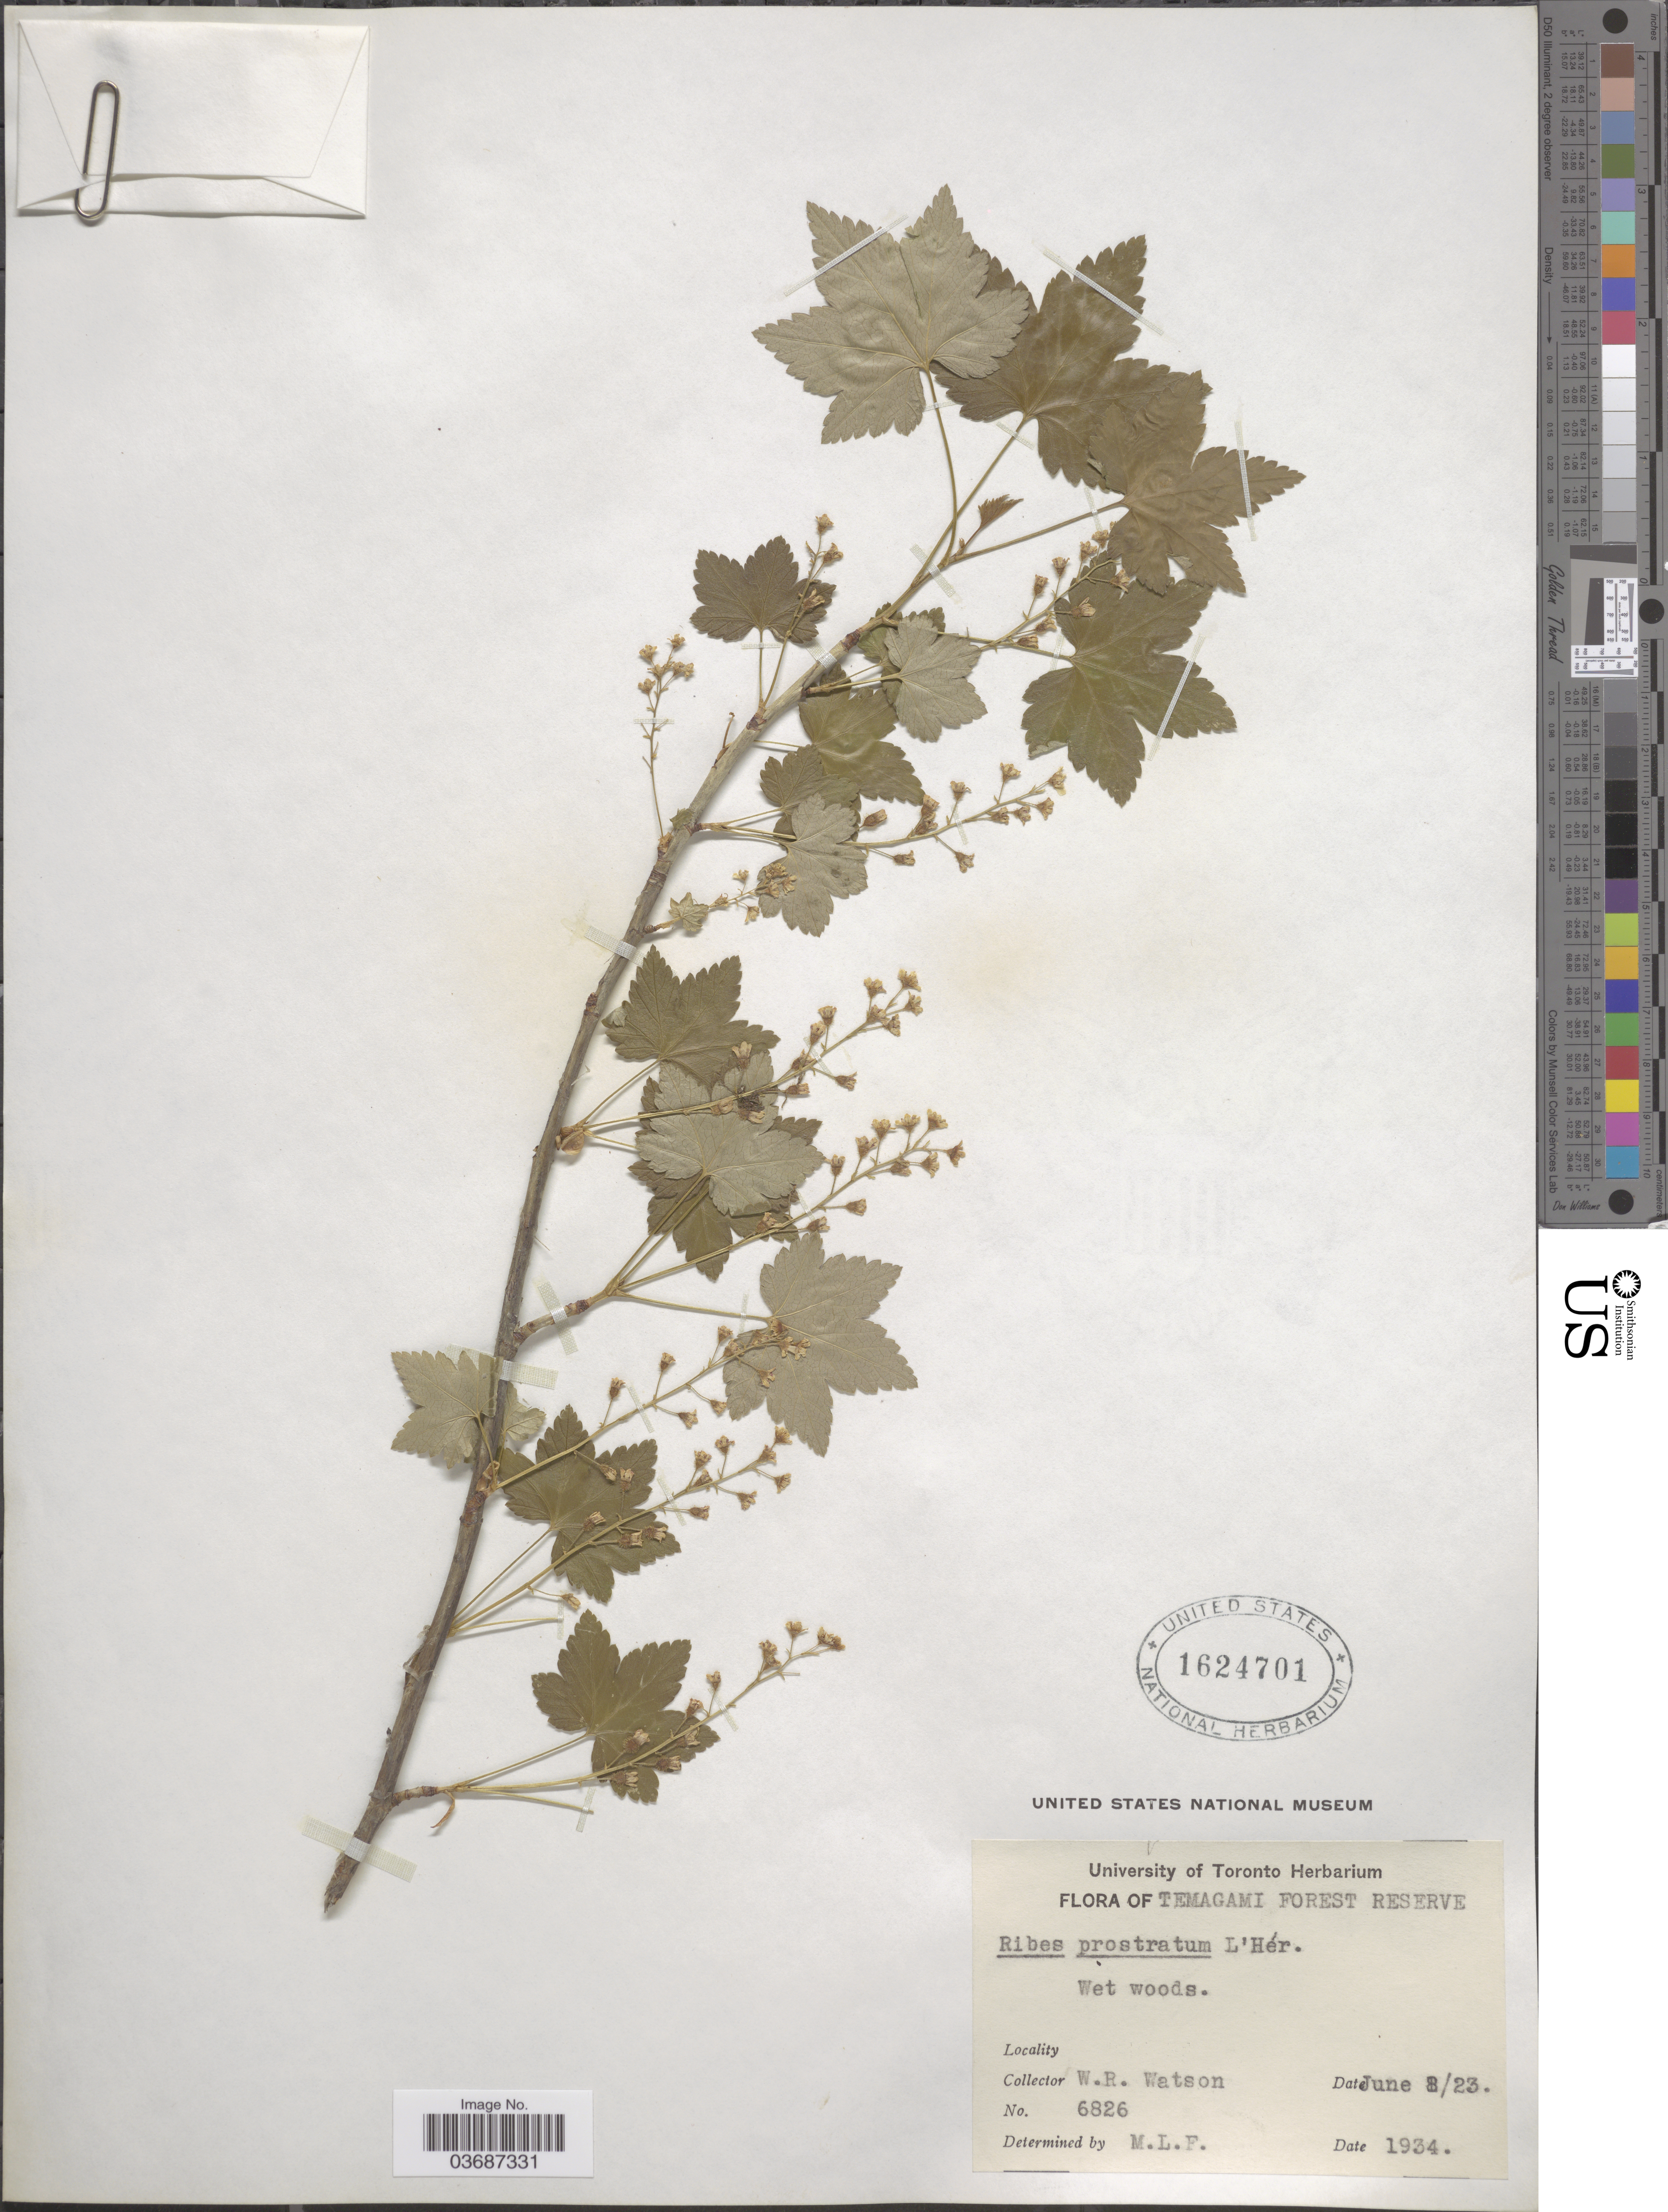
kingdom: Plantae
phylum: Tracheophyta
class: Magnoliopsida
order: Saxifragales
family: Grossulariaceae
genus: Ribes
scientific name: Ribes glandulosum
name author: Ruiz & Pav.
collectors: W. R. Watson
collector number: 6826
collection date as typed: Transcribed d/m/y: 8/6/23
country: Canada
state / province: Ontario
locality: Temagami Forest Reserve.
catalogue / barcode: US 1624701